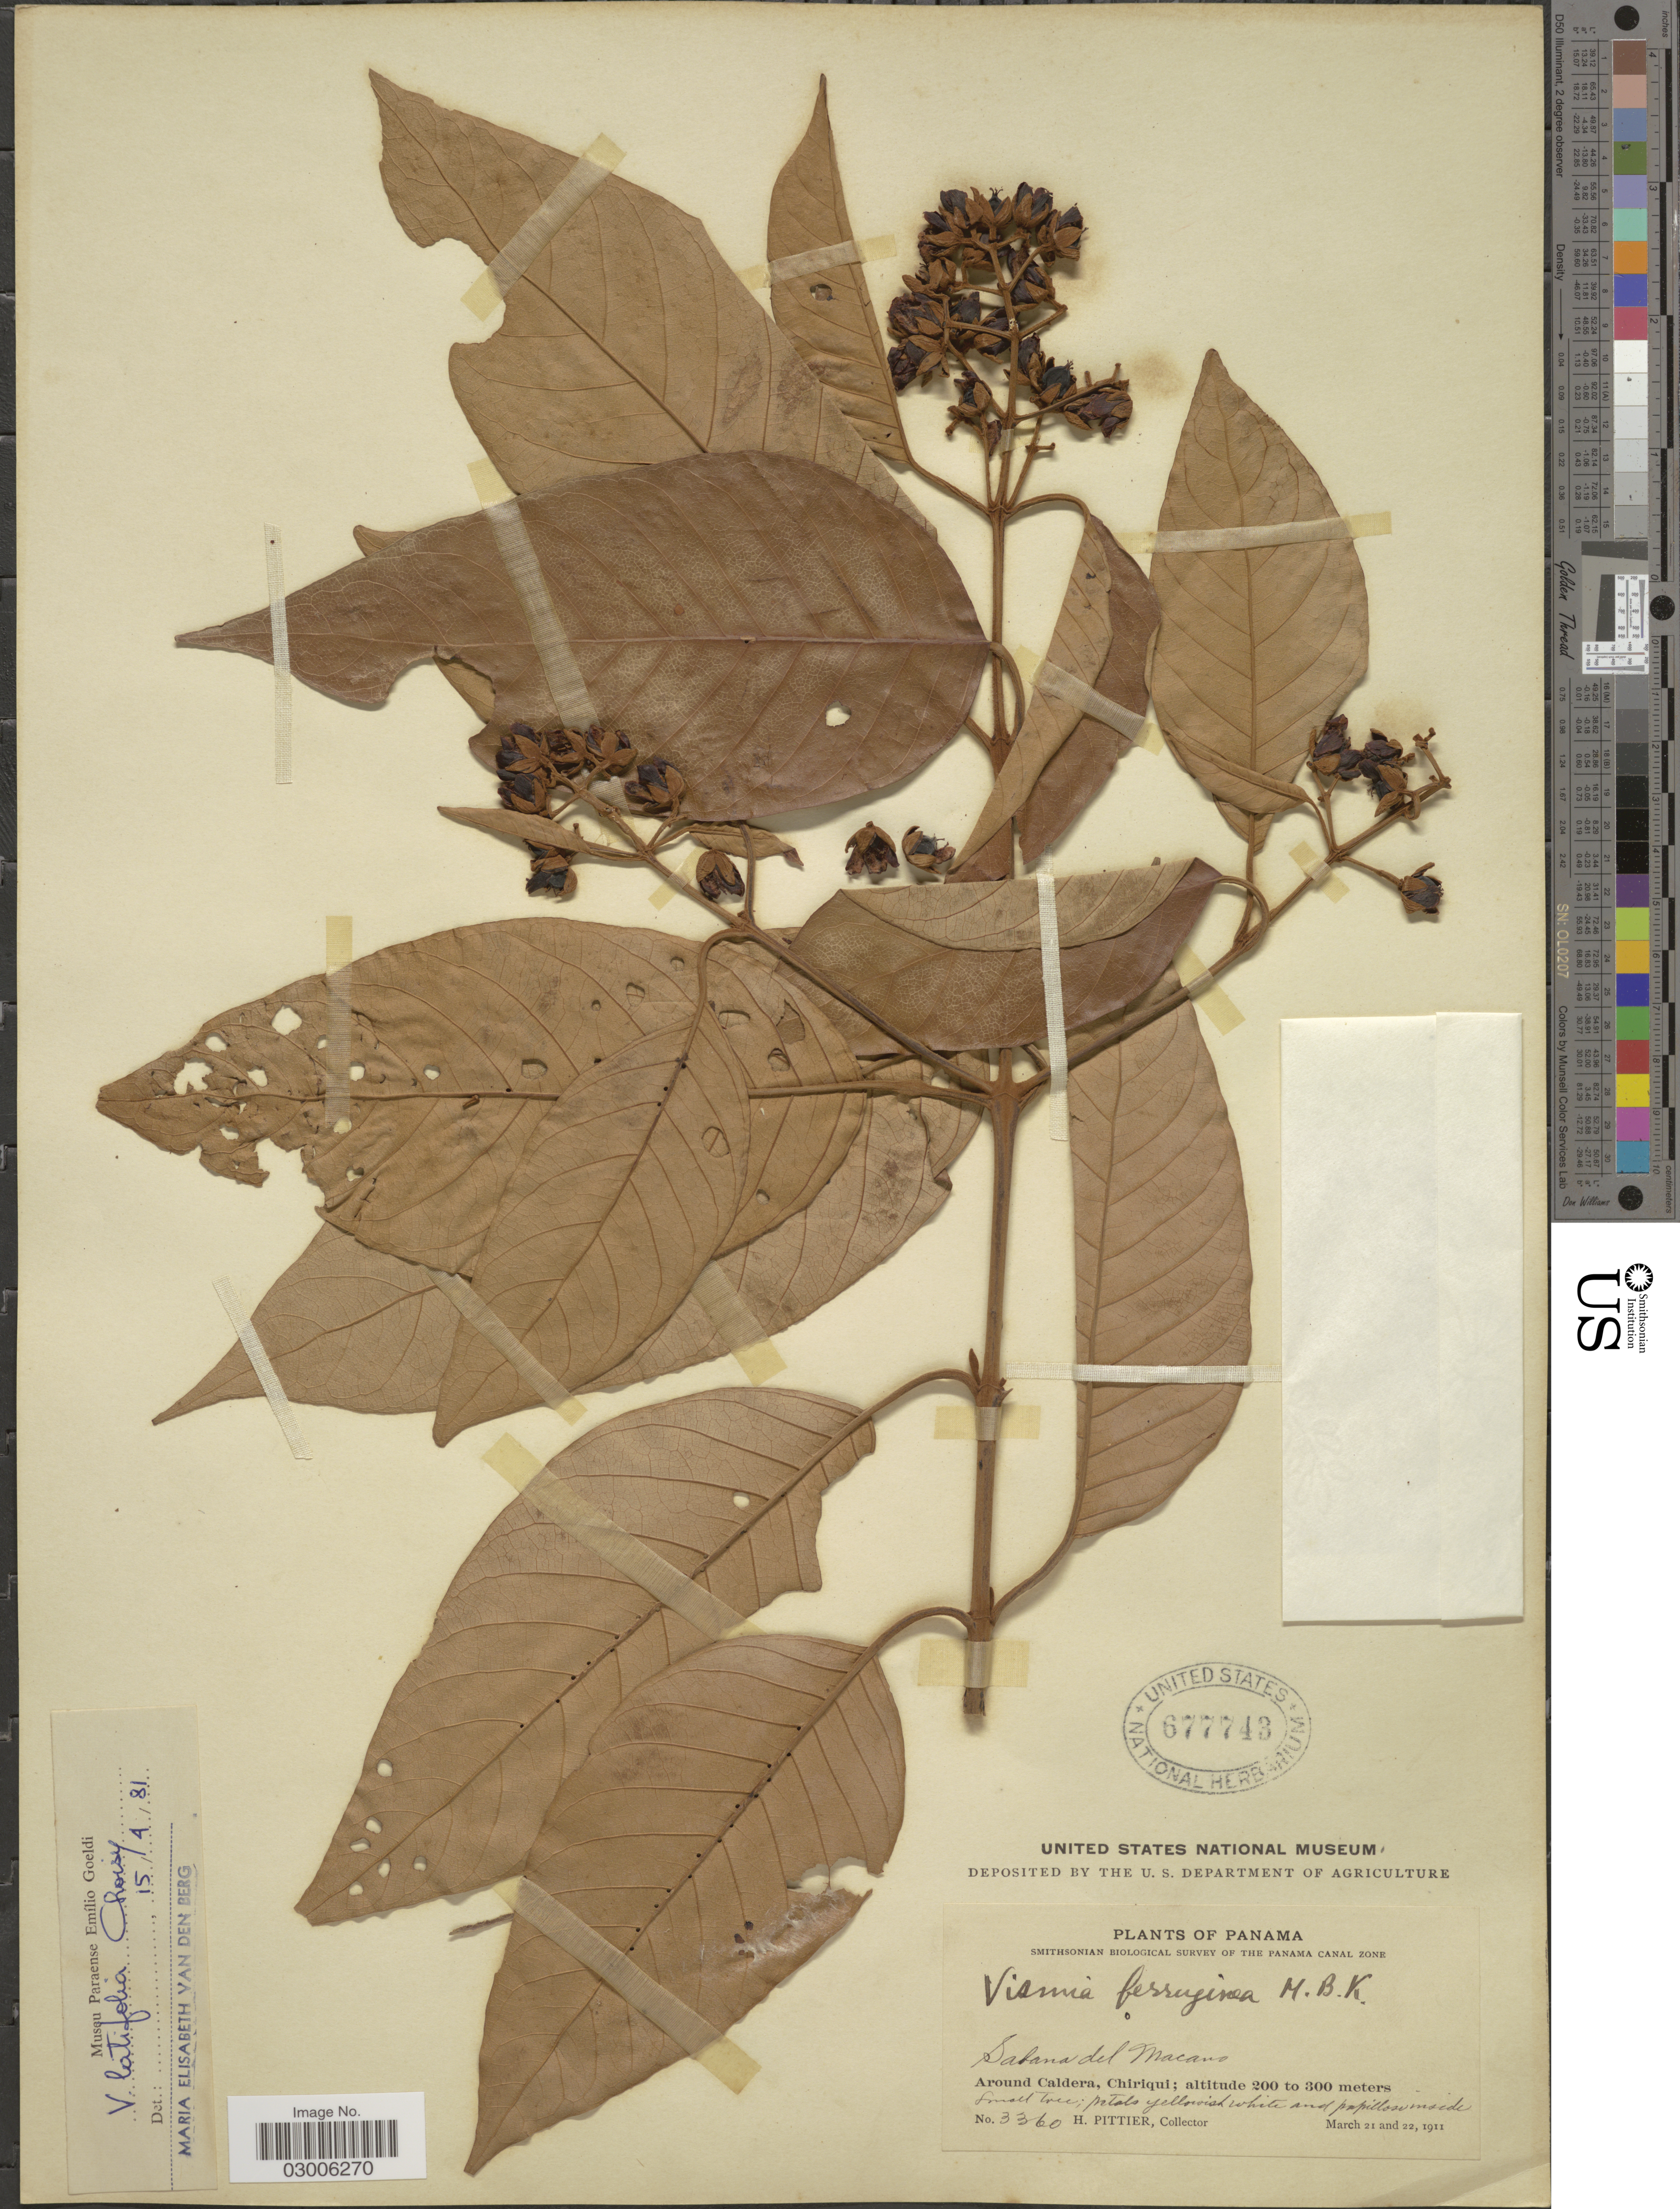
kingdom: Plantae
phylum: Tracheophyta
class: Magnoliopsida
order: Malpighiales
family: Hypericaceae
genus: Vismia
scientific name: Vismia latifolia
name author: (Aubl.) Choisy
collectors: H. F. Pittier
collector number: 3360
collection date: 1911-03-21/1911-03-22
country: Panama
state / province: Chiriqui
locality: Sabana del Macano. Around Caldera.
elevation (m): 200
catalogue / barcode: US 677743